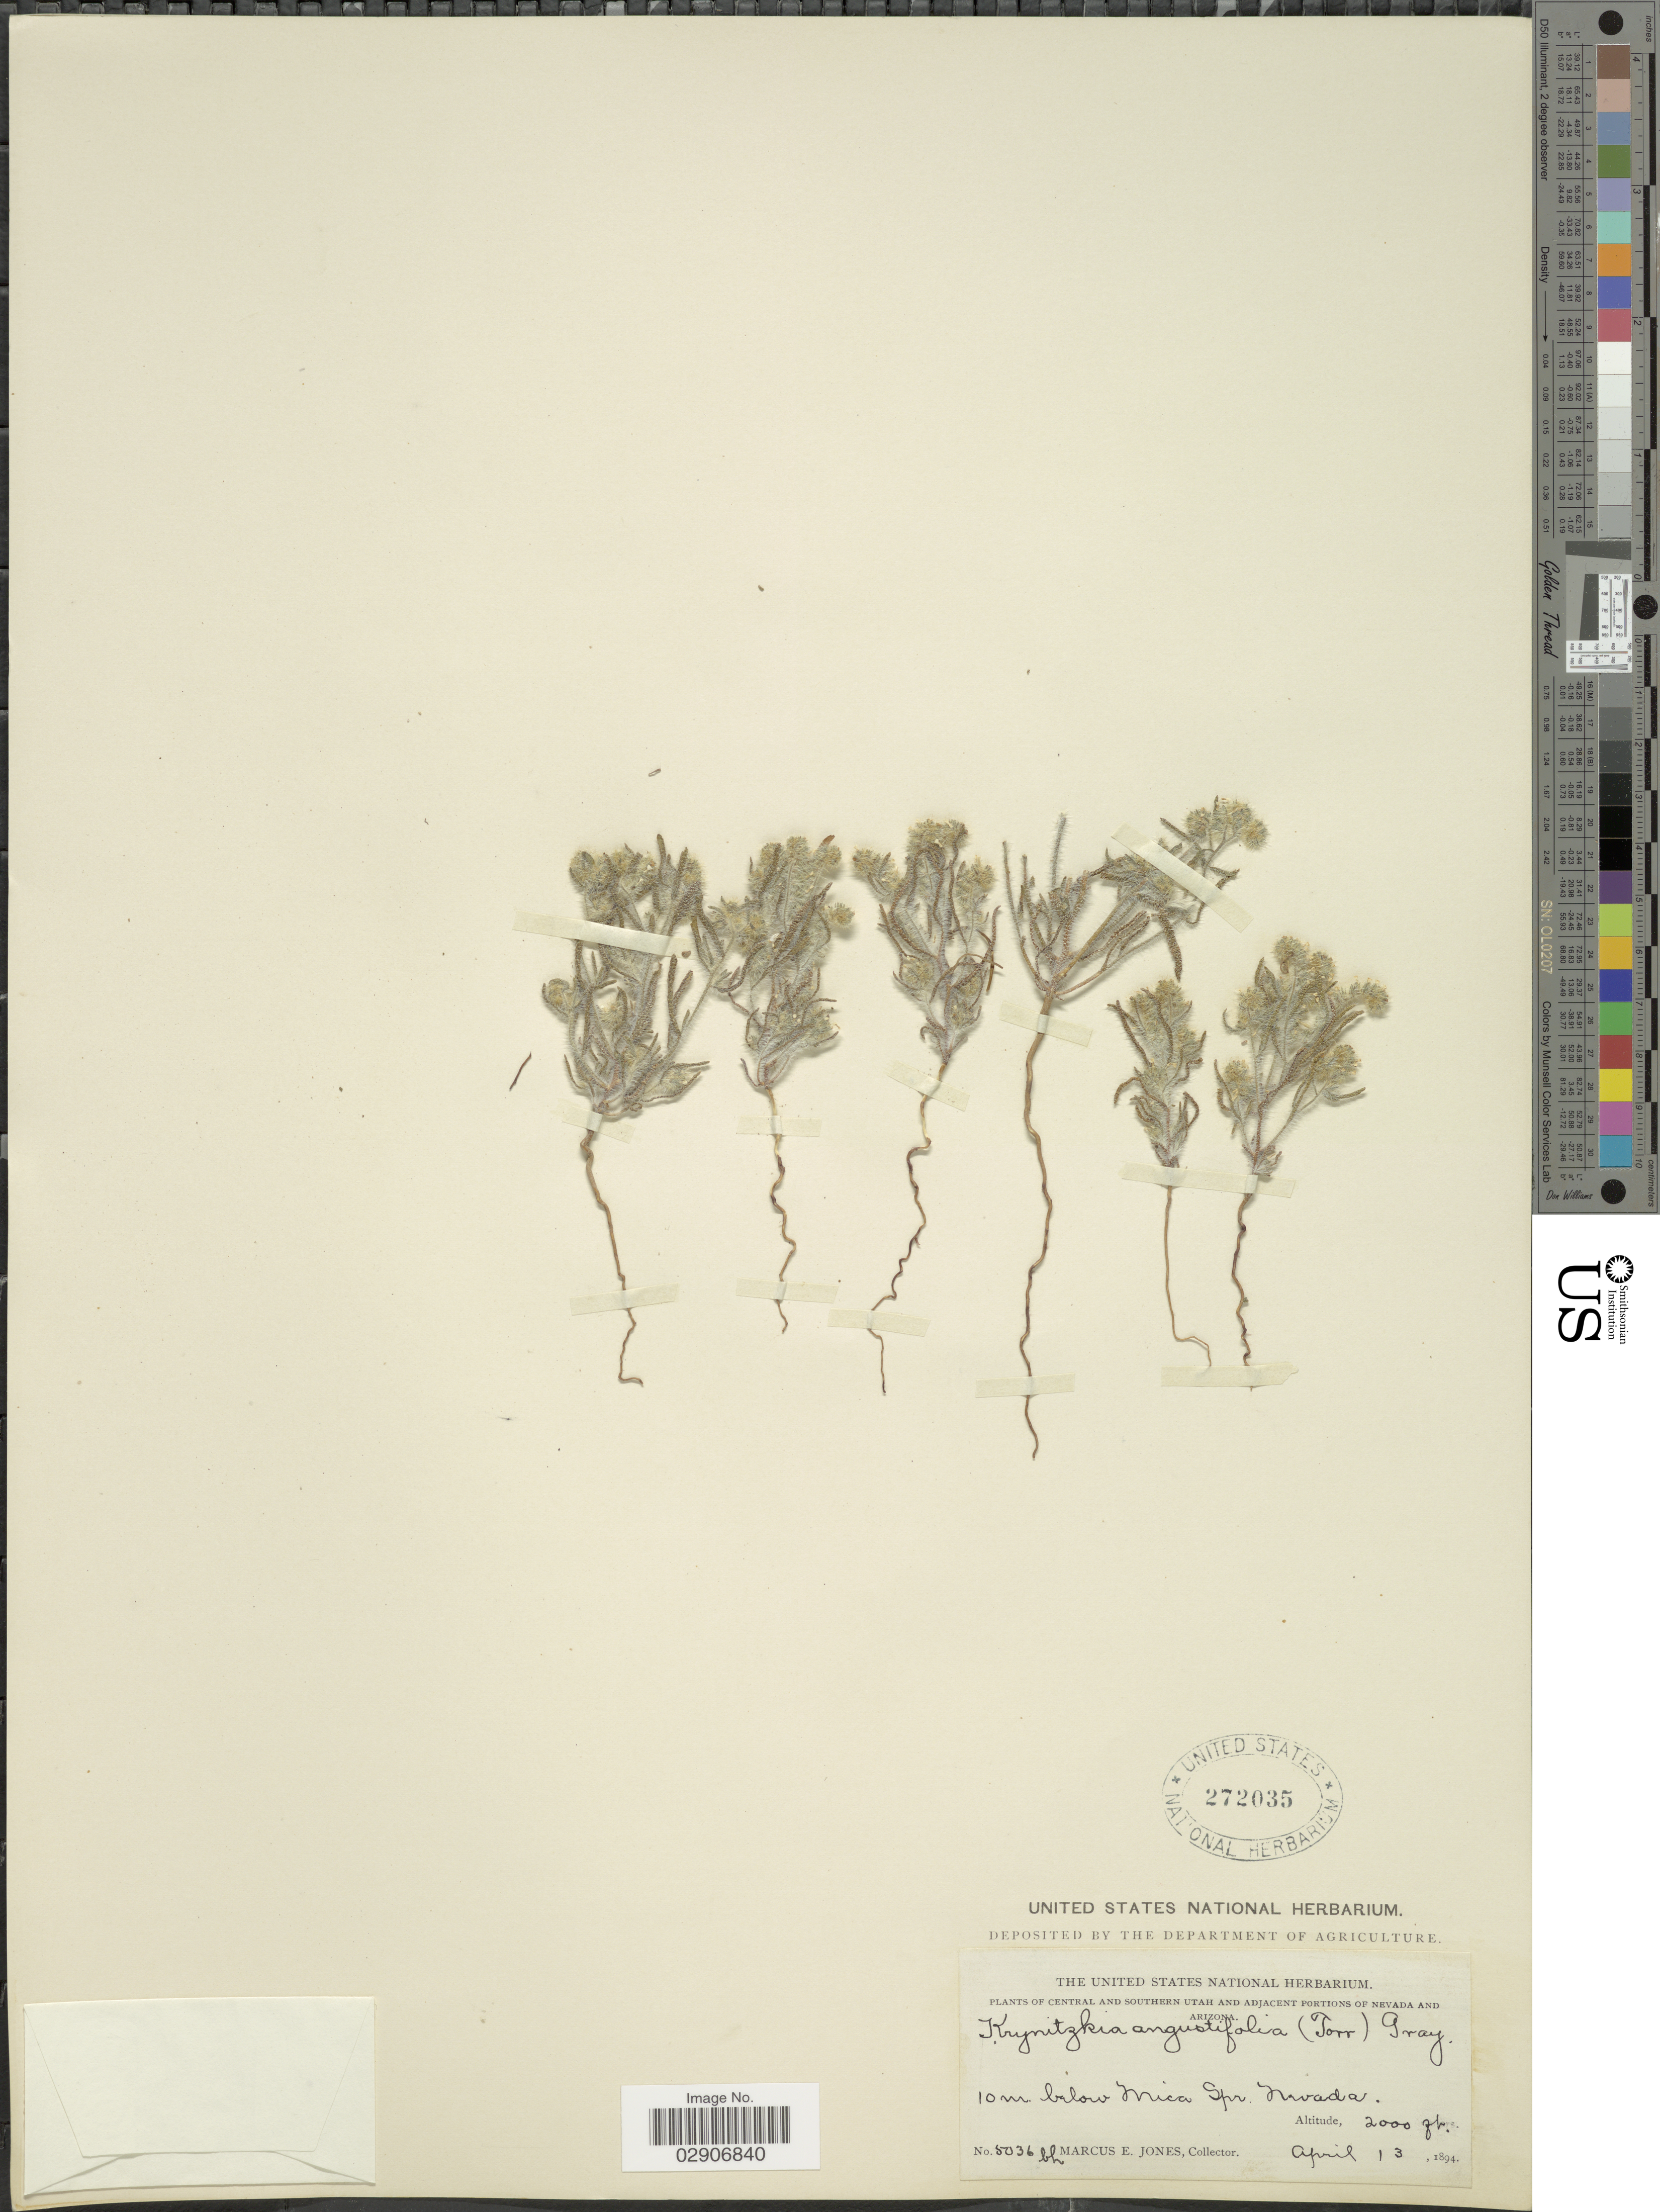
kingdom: Plantae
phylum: Tracheophyta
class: Magnoliopsida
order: Boraginales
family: Boraginaceae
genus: Cryptantha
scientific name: Cryptantha angustifolia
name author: (Torr.) Greene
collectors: M. E. Jones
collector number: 5036bh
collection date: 1894-04-13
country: United States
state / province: Nevada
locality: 10 m. below Mica Spr. Nevada.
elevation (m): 610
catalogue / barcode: US 272035